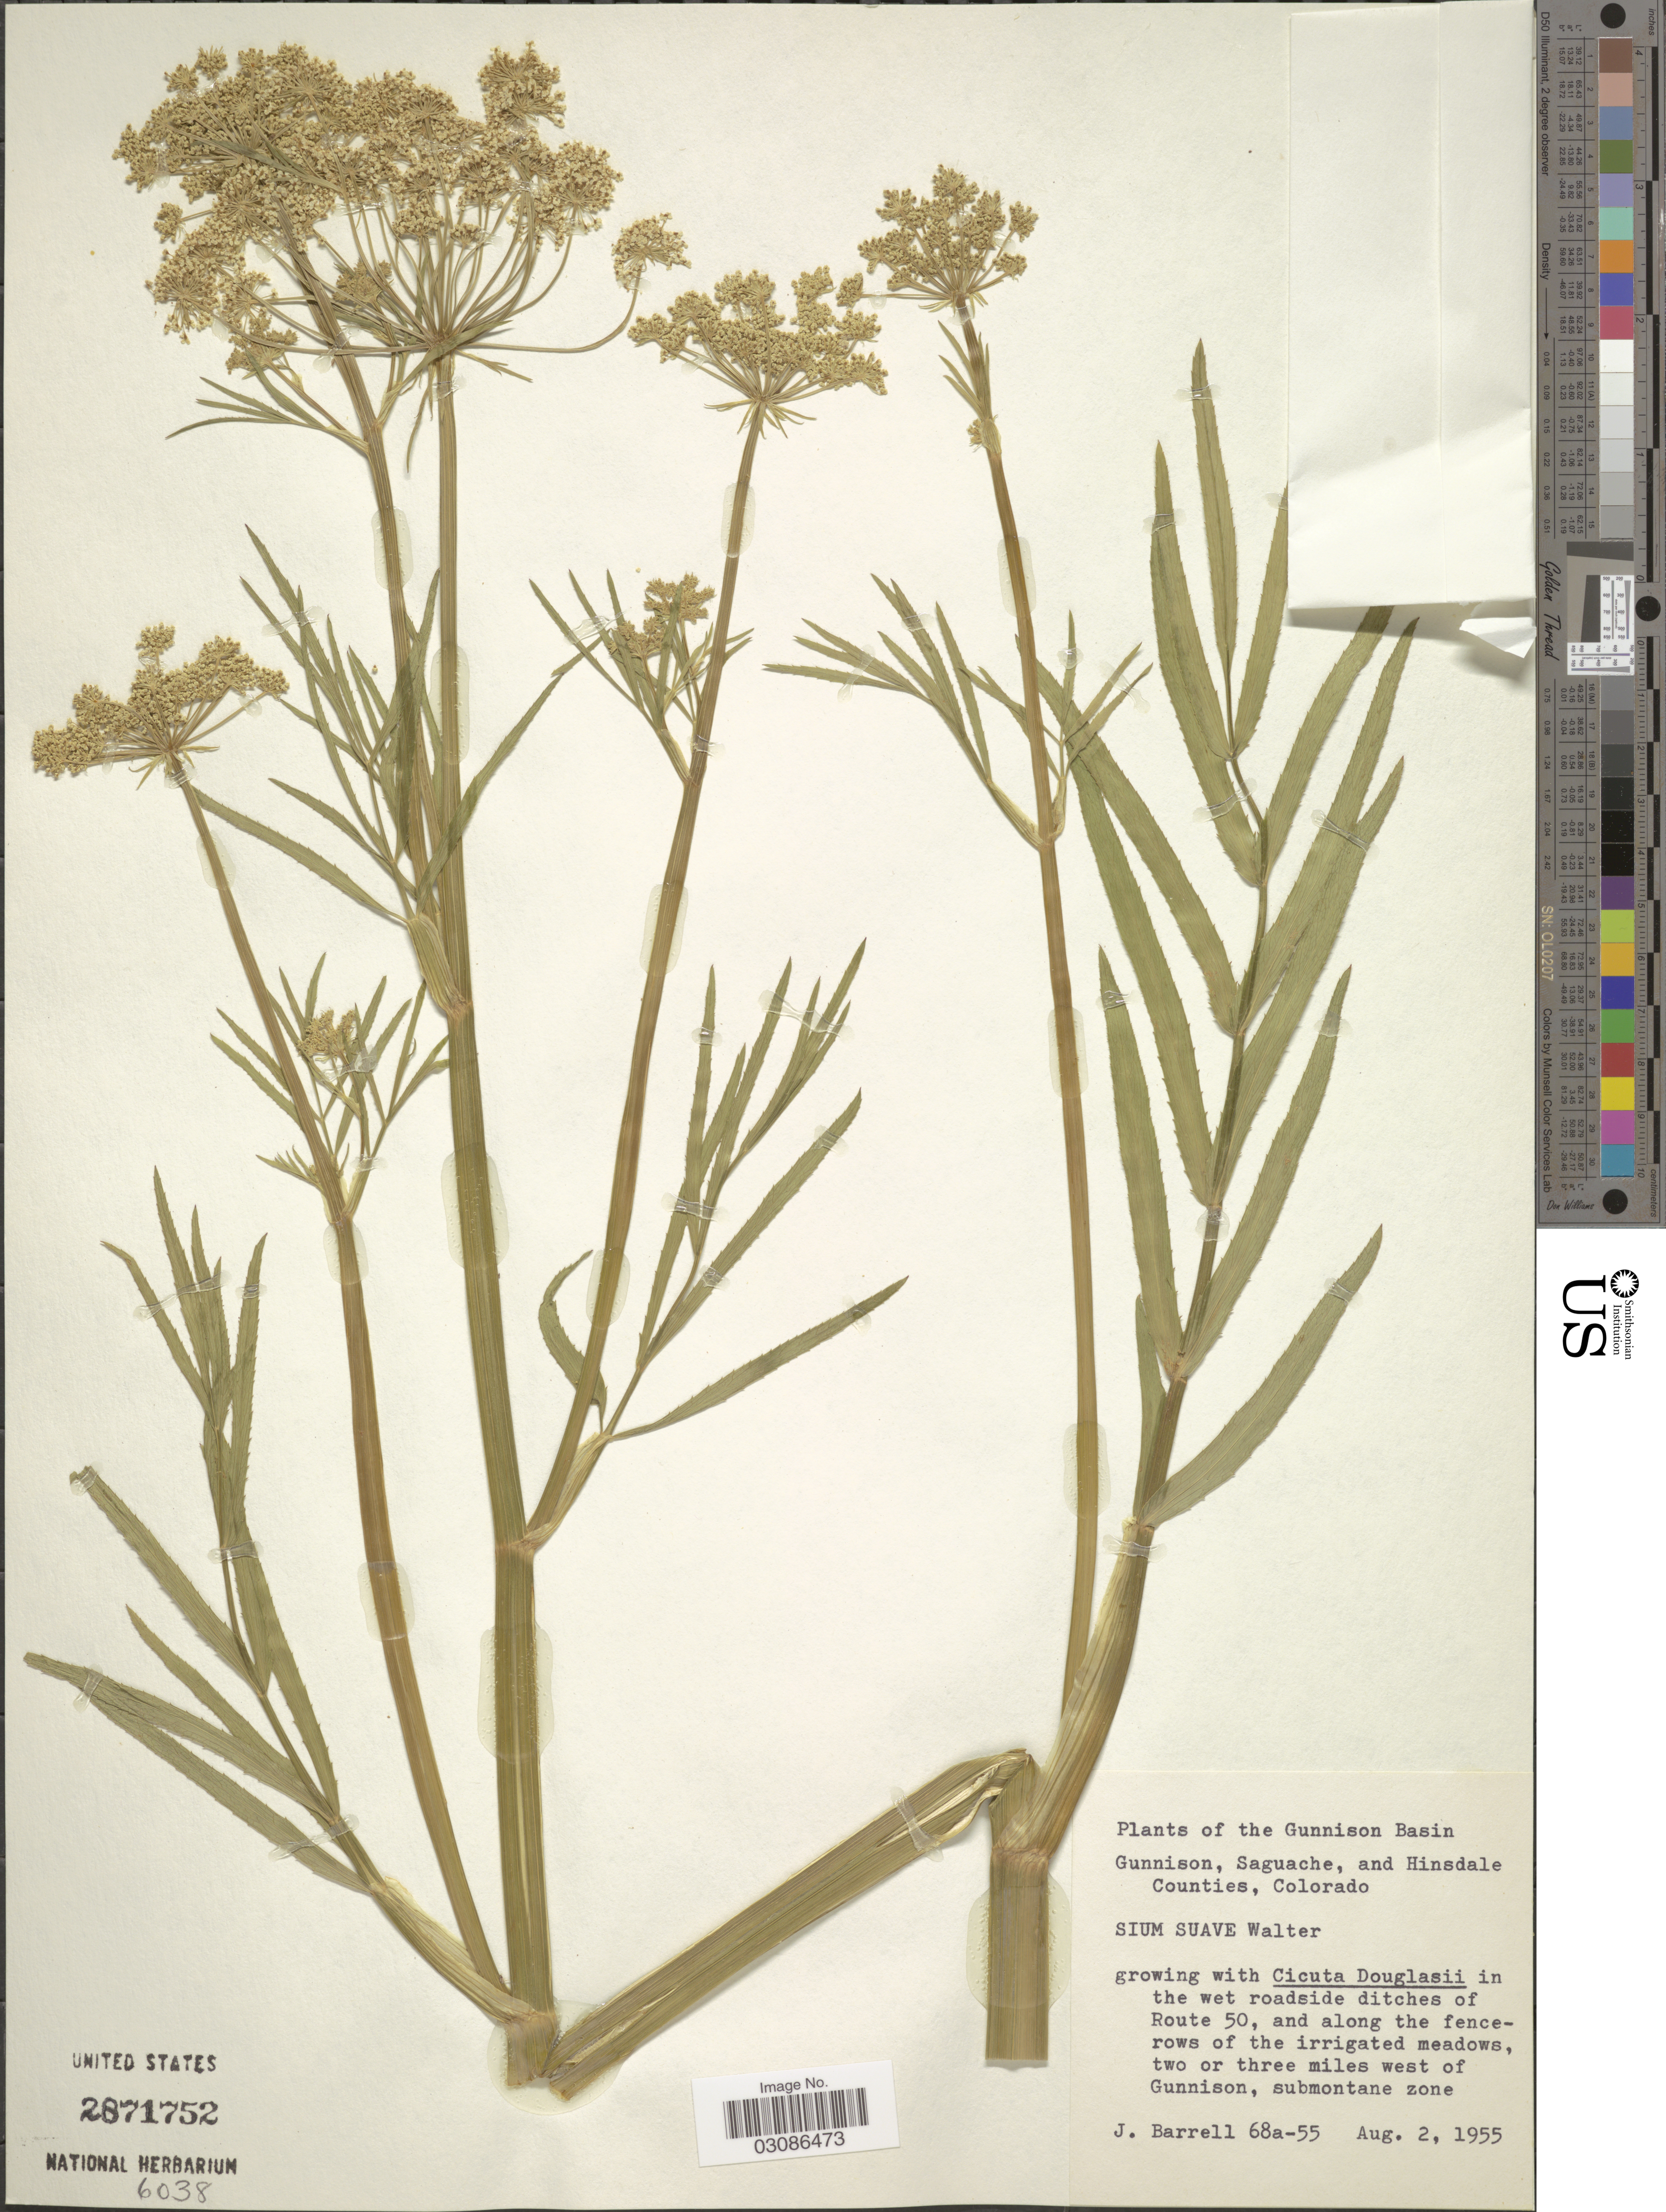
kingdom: Plantae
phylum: Tracheophyta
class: Magnoliopsida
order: Apiales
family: Apiaceae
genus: Sium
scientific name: Sium suave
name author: Walter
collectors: J. Barrell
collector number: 68a-55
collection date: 1955-08-02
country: United States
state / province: Colorado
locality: The Gunnison Basin, Gunnison, Saguache, and Hinsdale Counties, Colorado, Route 50, and along the fencerows of the irrigated meadows, two or three miles west of Gunnison, submontane zone.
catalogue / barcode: US 2871752